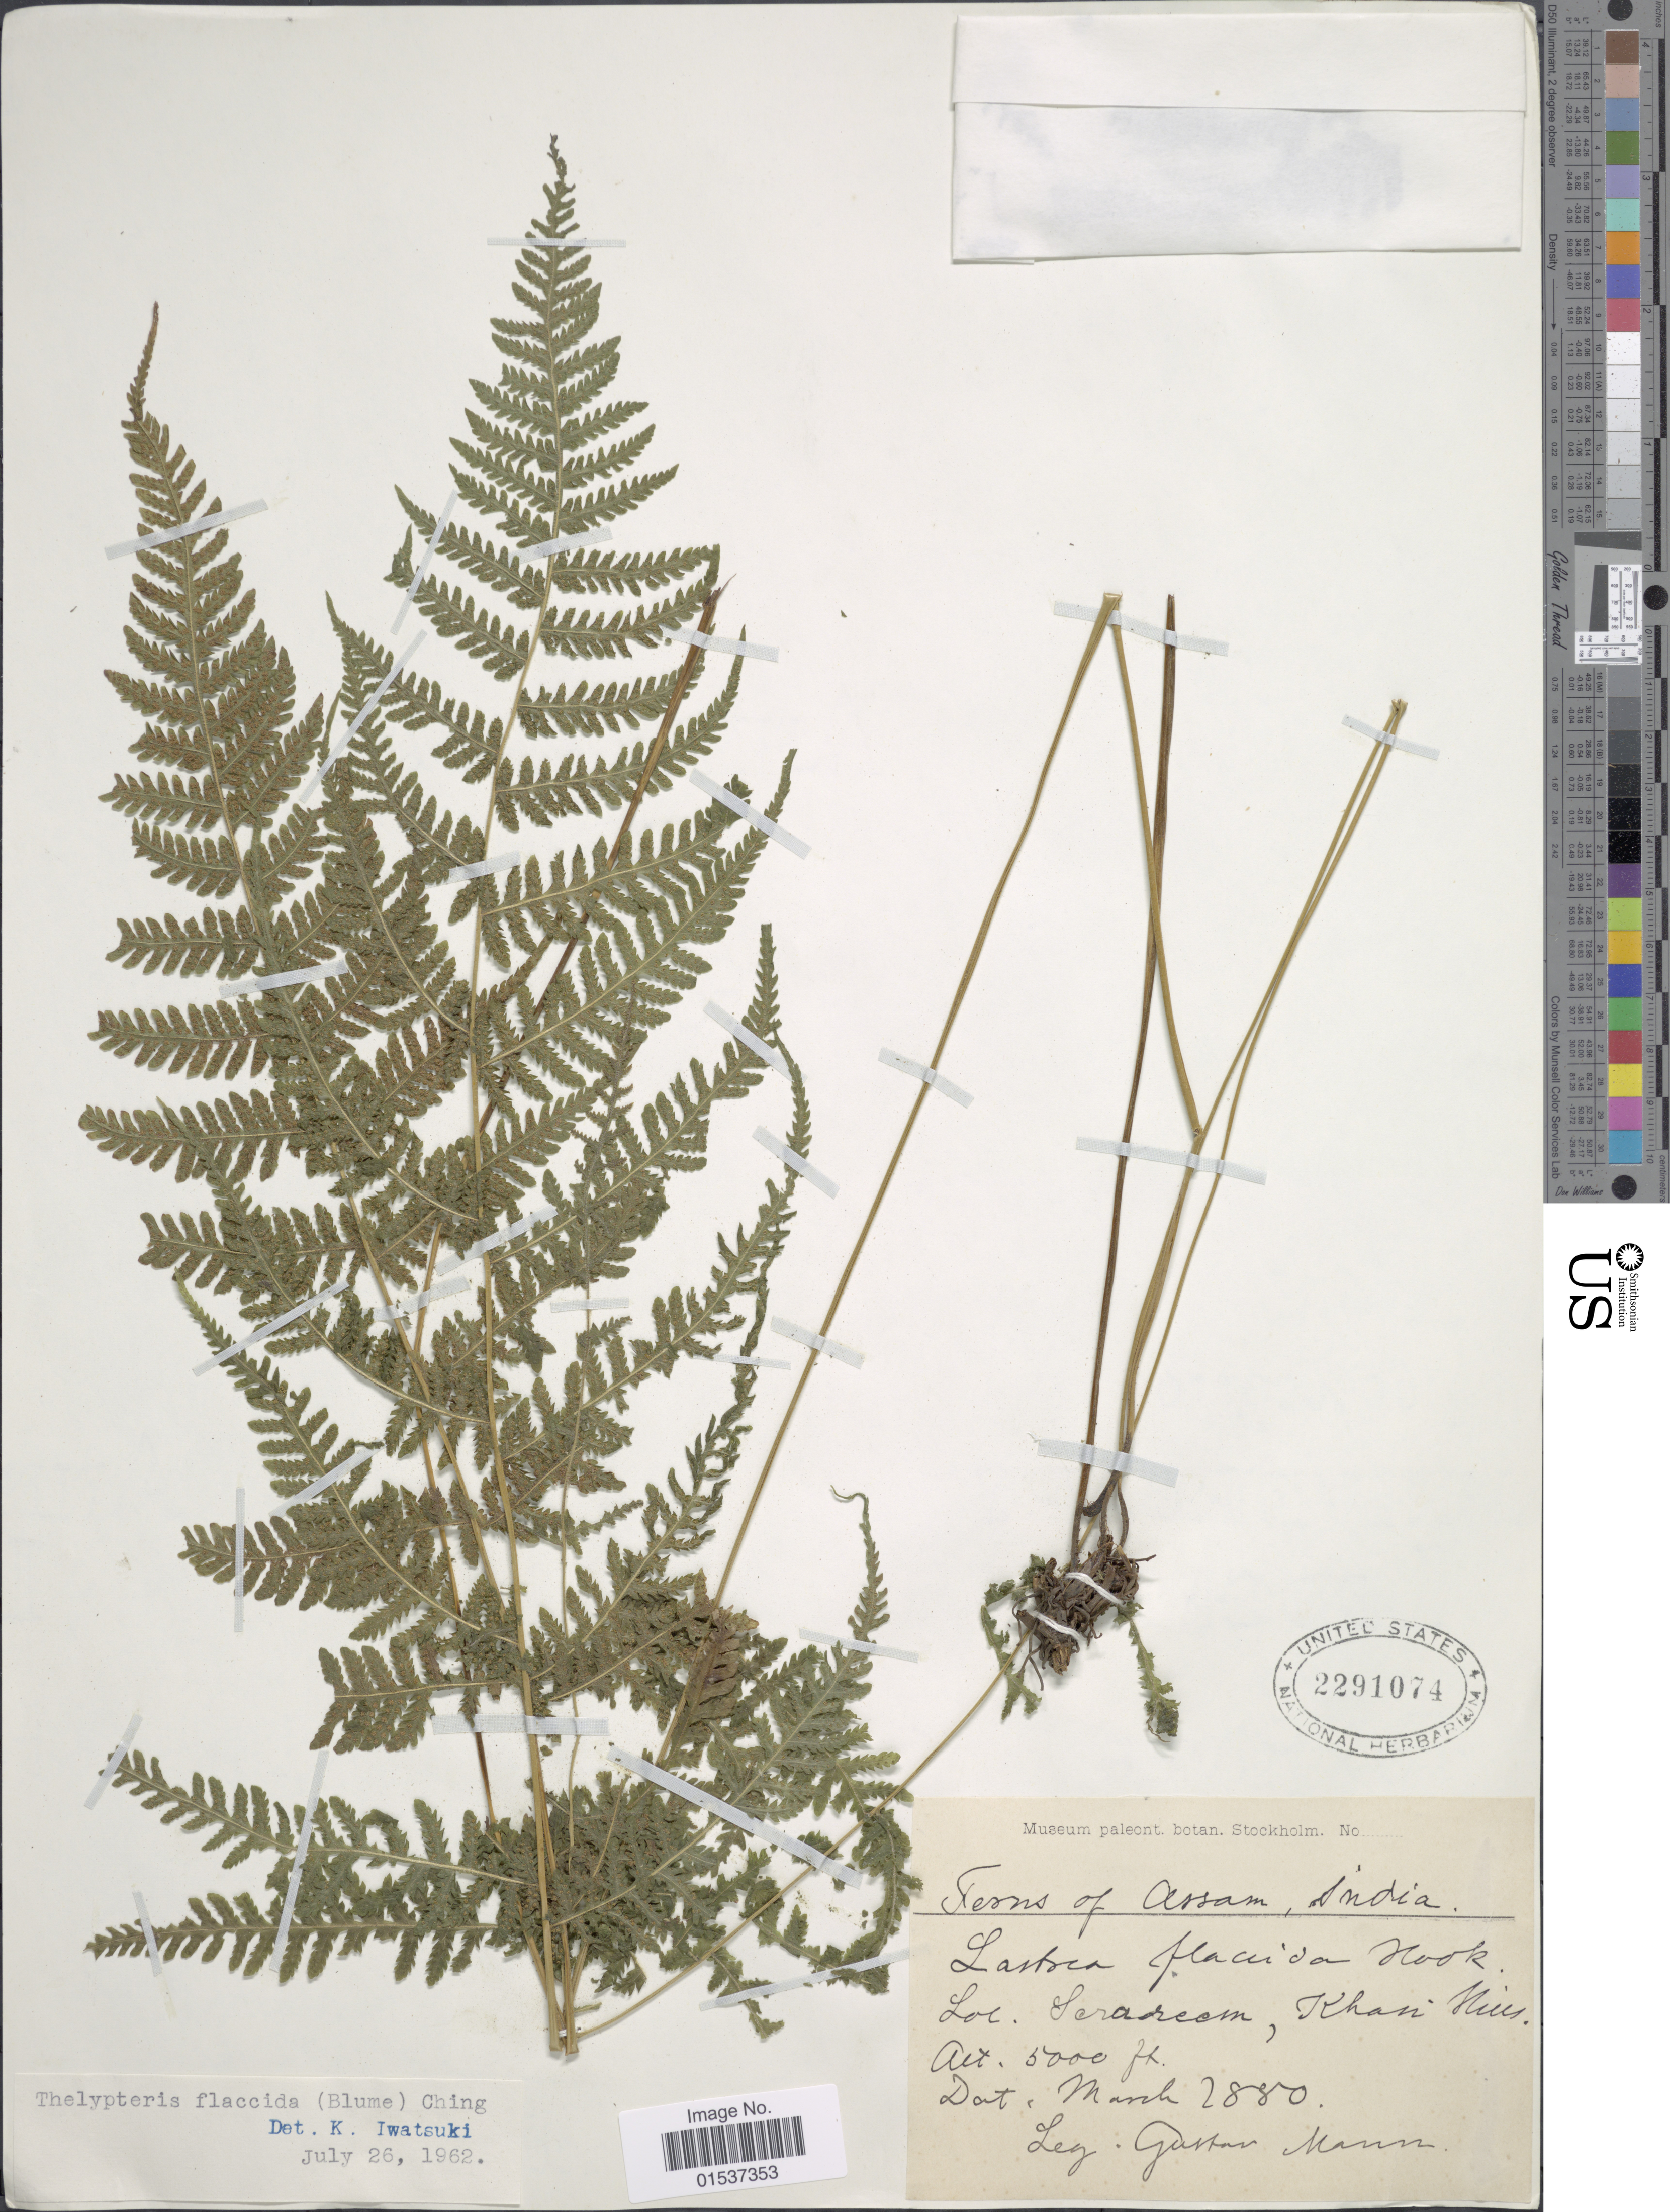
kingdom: Plantae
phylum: Tracheophyta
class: Polypodiopsida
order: Polypodiales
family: Thelypteridaceae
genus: Metathelypteris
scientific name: Metathelypteris flaccida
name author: (Blume) Ching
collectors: G. Mann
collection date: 1880-03-02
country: India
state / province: Meghalaya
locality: Serareem, Khasi Hills.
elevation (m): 1524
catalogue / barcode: US 2291074